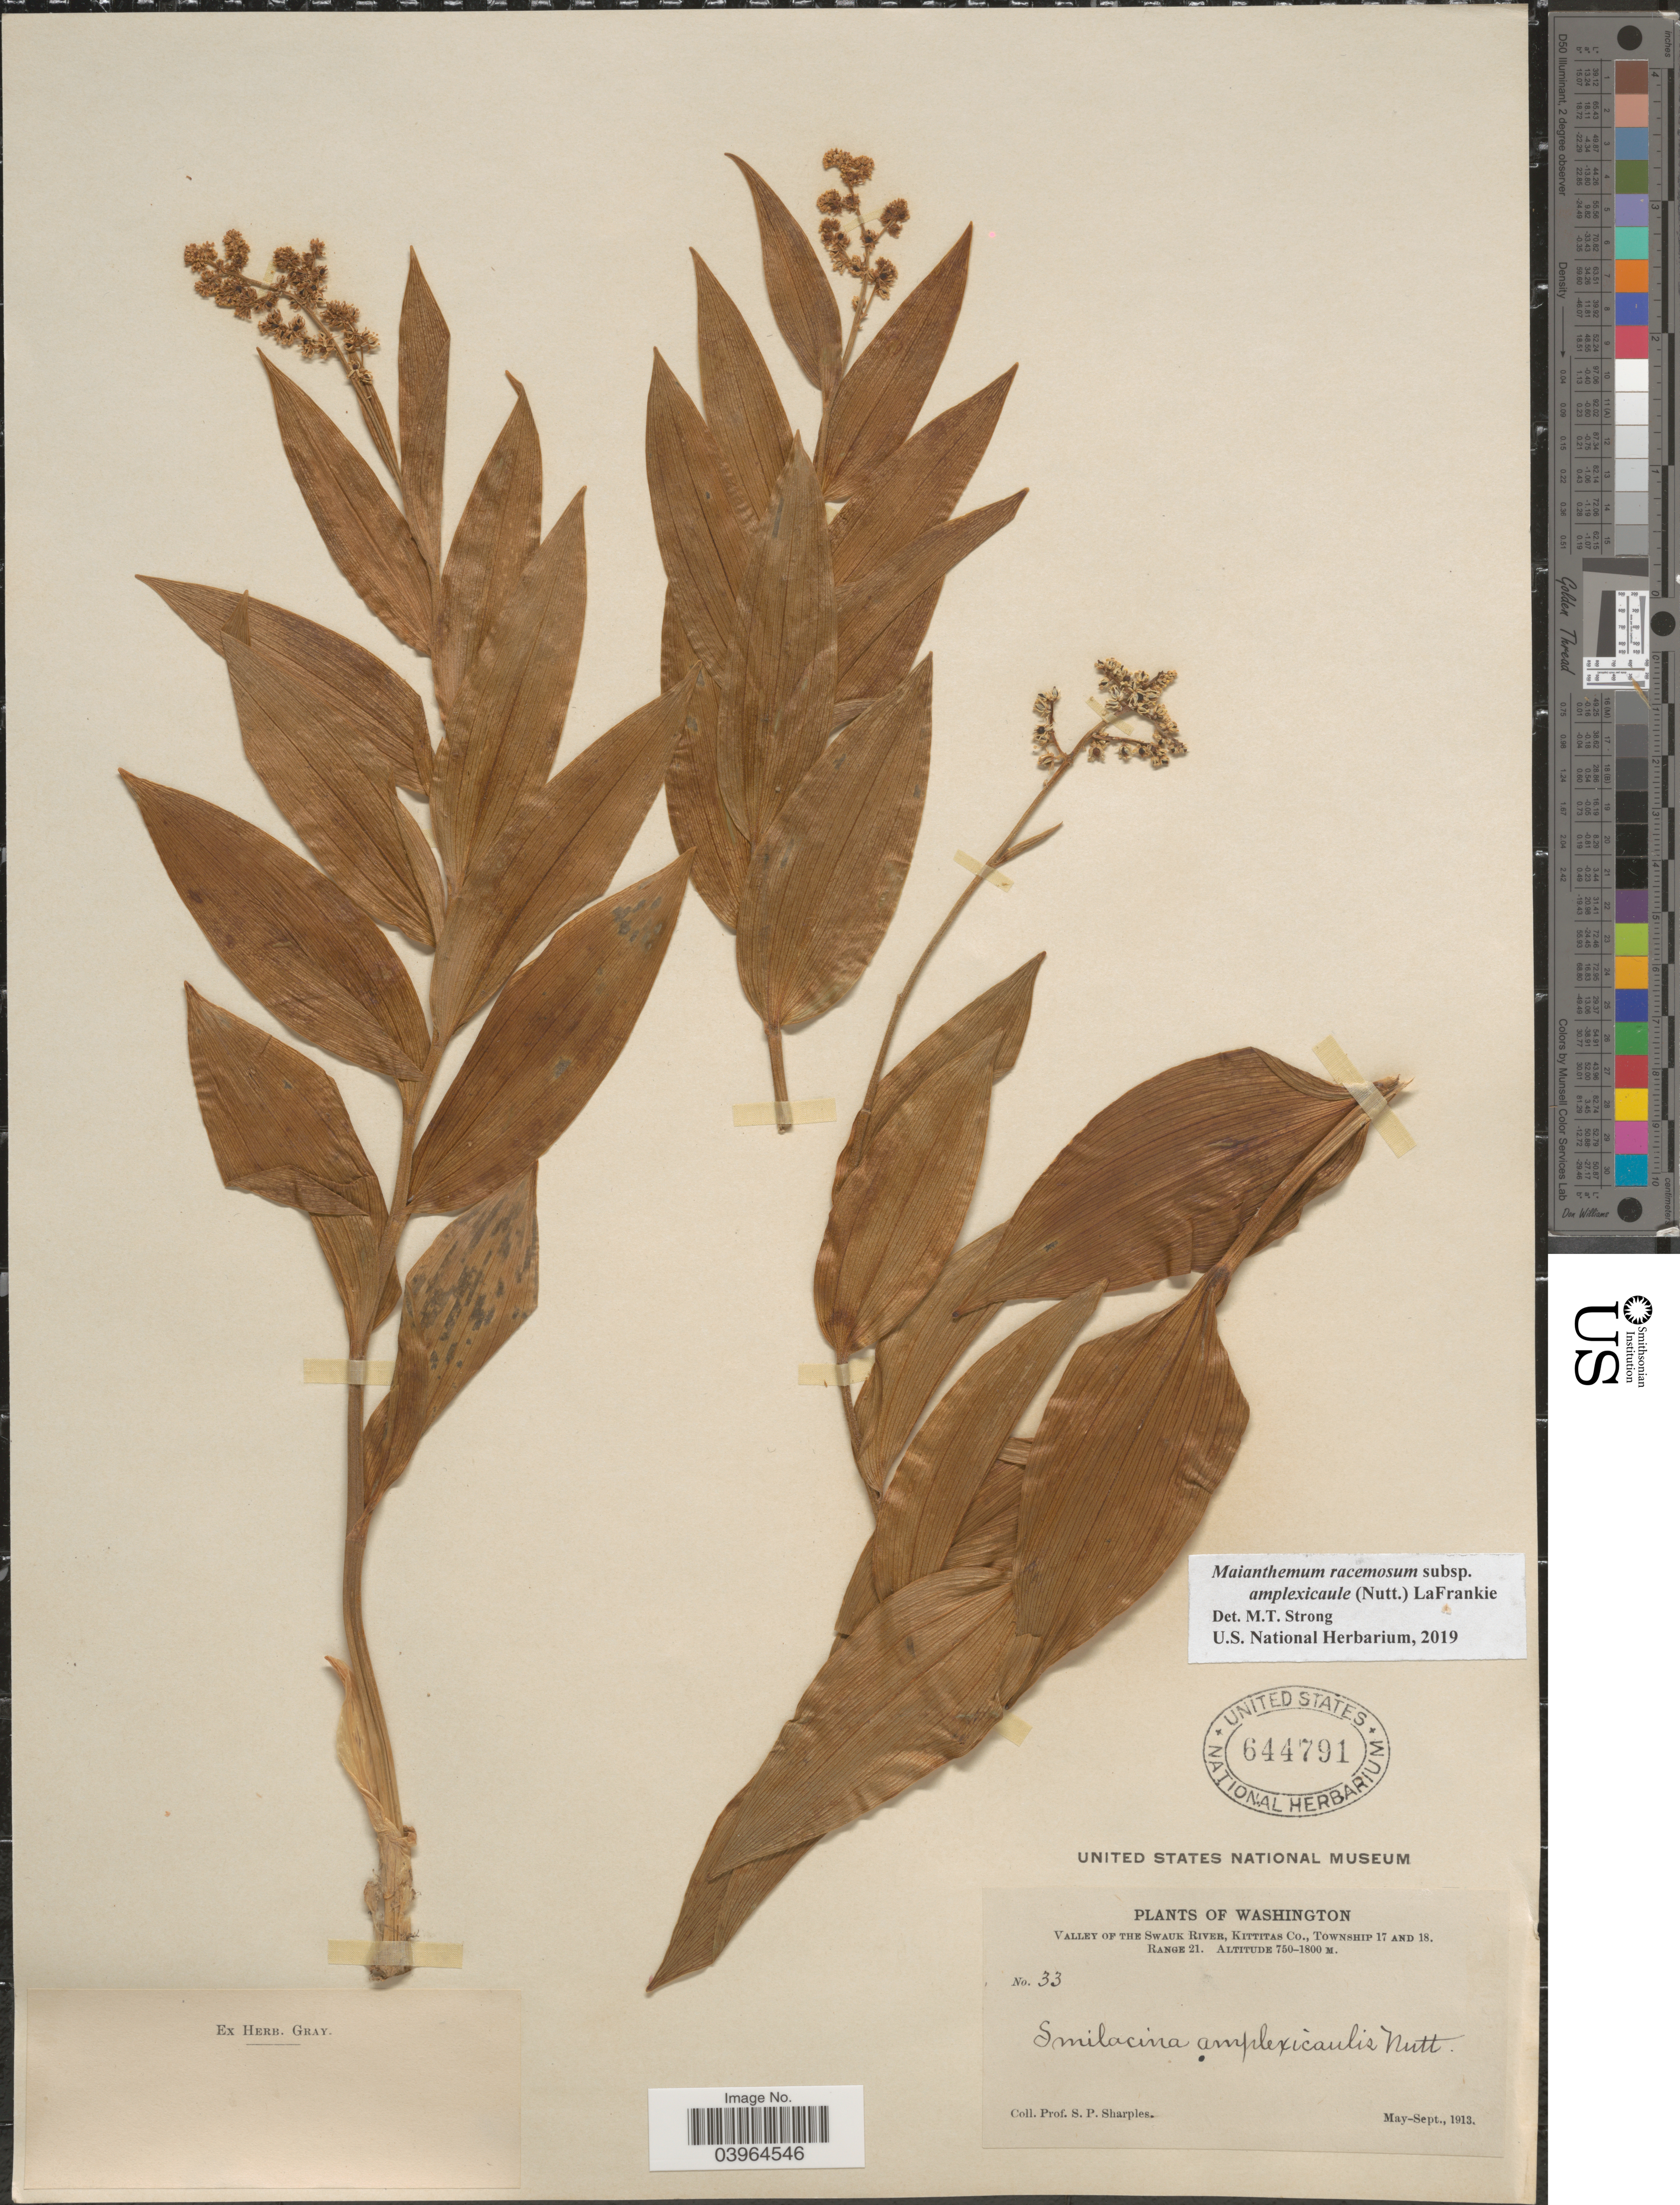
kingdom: Plantae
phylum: Tracheophyta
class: Liliopsida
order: Asparagales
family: Asparagaceae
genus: Maianthemum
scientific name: Maianthemum racemosum subsp. amplexicaule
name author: (Nutt.) LaFrankie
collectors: S. Sharples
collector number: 33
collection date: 1913-05/1913-09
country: United States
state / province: Washington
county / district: Kittitas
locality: Valley of the Swauk River, Kittitas Co., Township 17 and 18. Range 21.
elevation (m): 750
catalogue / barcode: US 644791